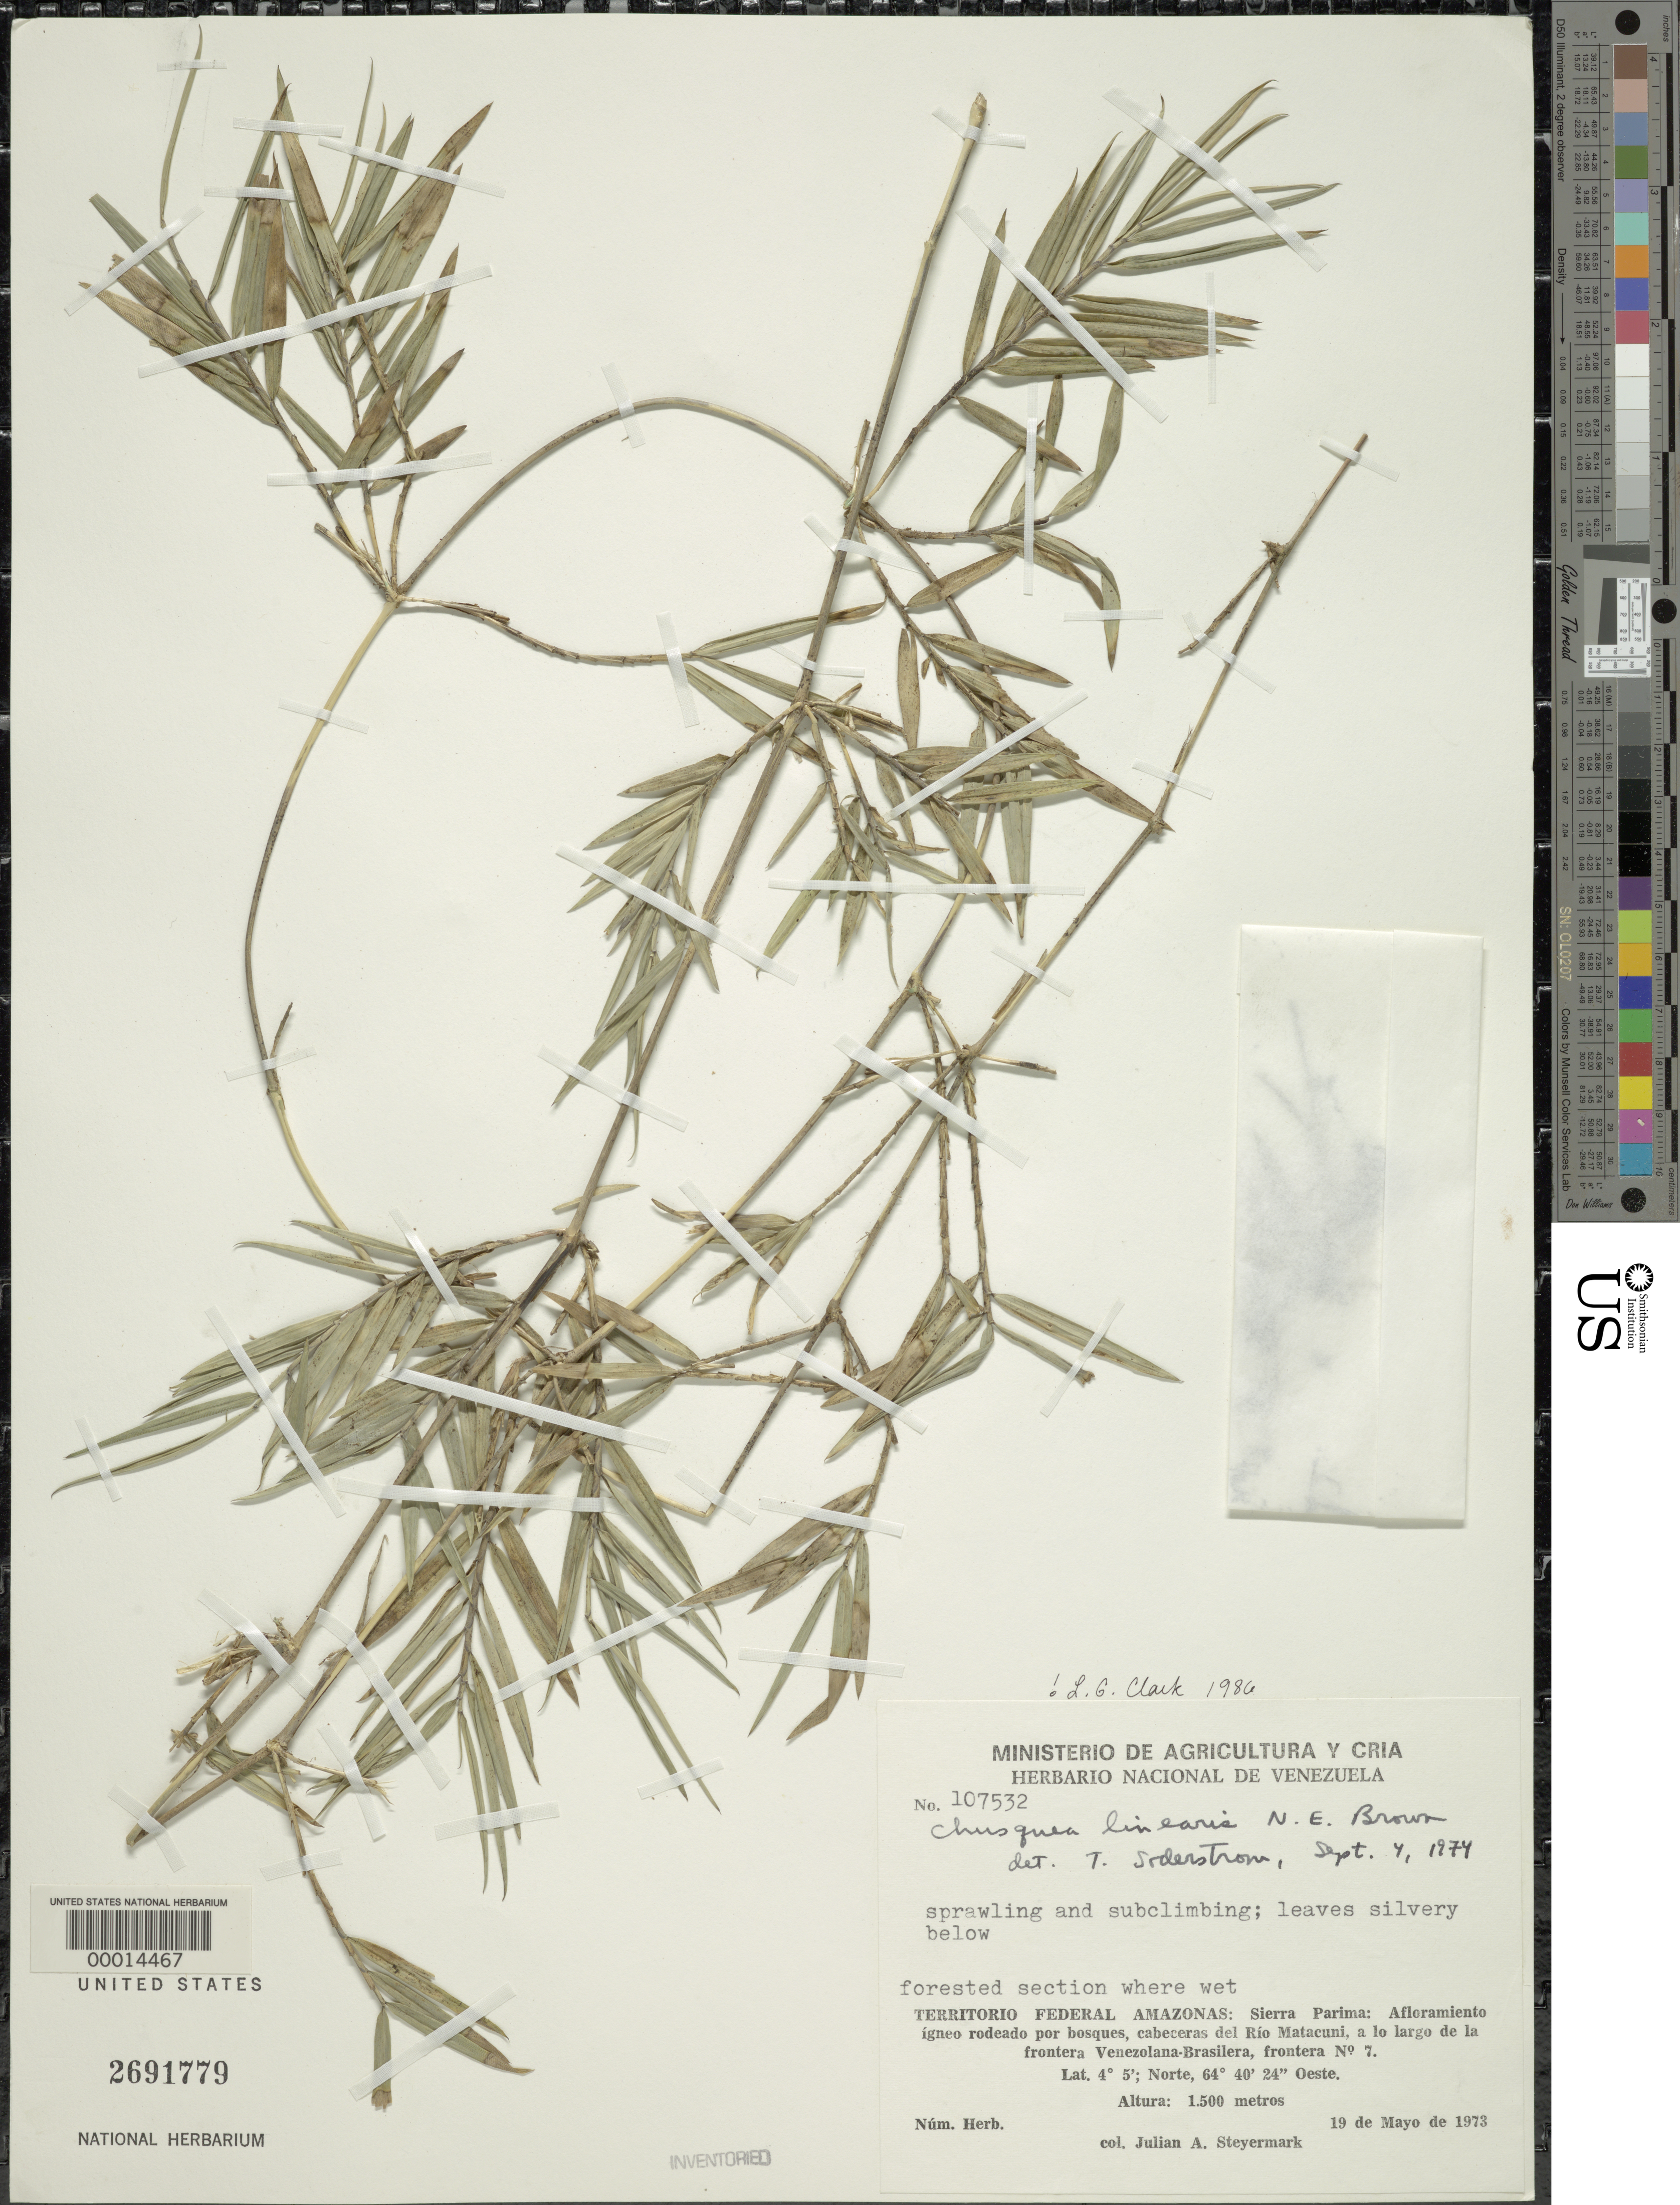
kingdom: Plantae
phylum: Tracheophyta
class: Liliopsida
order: Poales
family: Poaceae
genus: Chusquea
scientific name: Chusquea linearis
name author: N.E. Br.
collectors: J. Steyermark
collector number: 107532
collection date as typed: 19 May 1973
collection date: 1973-05-19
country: Venezuela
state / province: Amazonas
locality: Sierra parima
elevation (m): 1500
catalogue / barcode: US 2691779